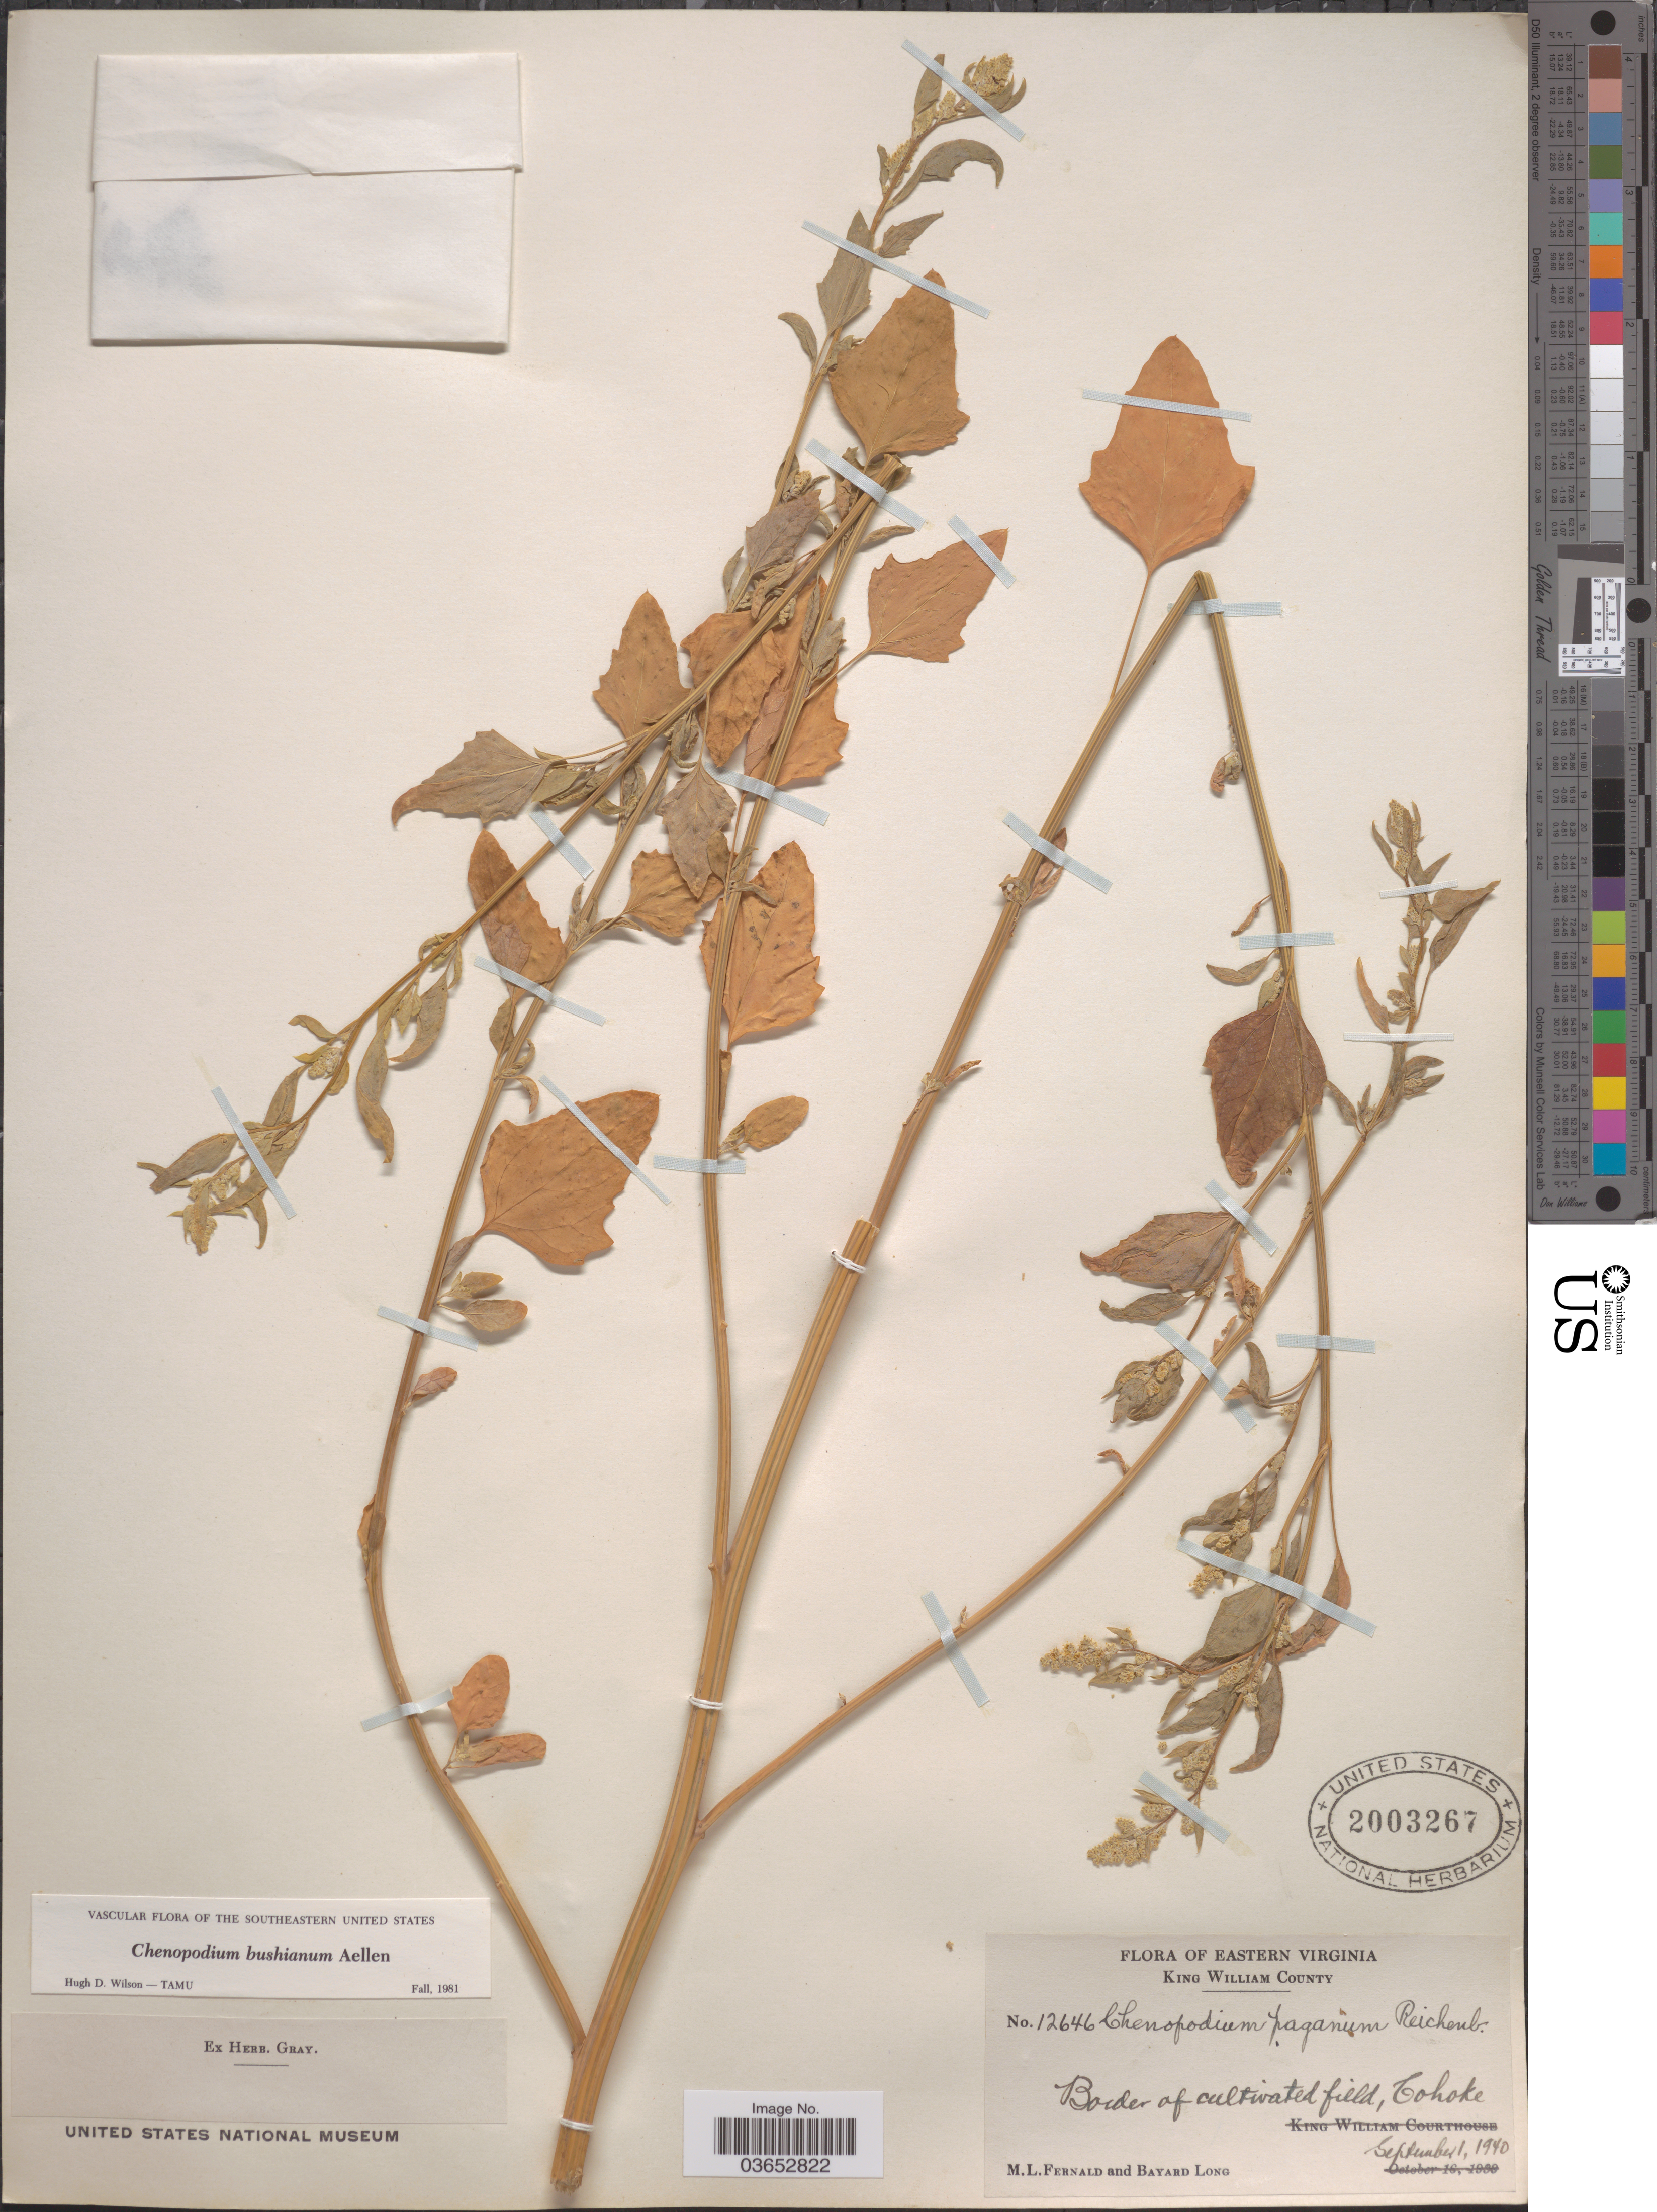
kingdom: Plantae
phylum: Tracheophyta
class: Magnoliopsida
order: Caryophyllales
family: Amaranthaceae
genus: Chenopodium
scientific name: Chenopodium bushianum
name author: Aellen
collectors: M. L. Fernald & B. Long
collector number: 12646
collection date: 1940-09-01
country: United States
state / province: Virginia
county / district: King William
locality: Eastern Virginia. King William County. Cohoke.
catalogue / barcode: US 2003267